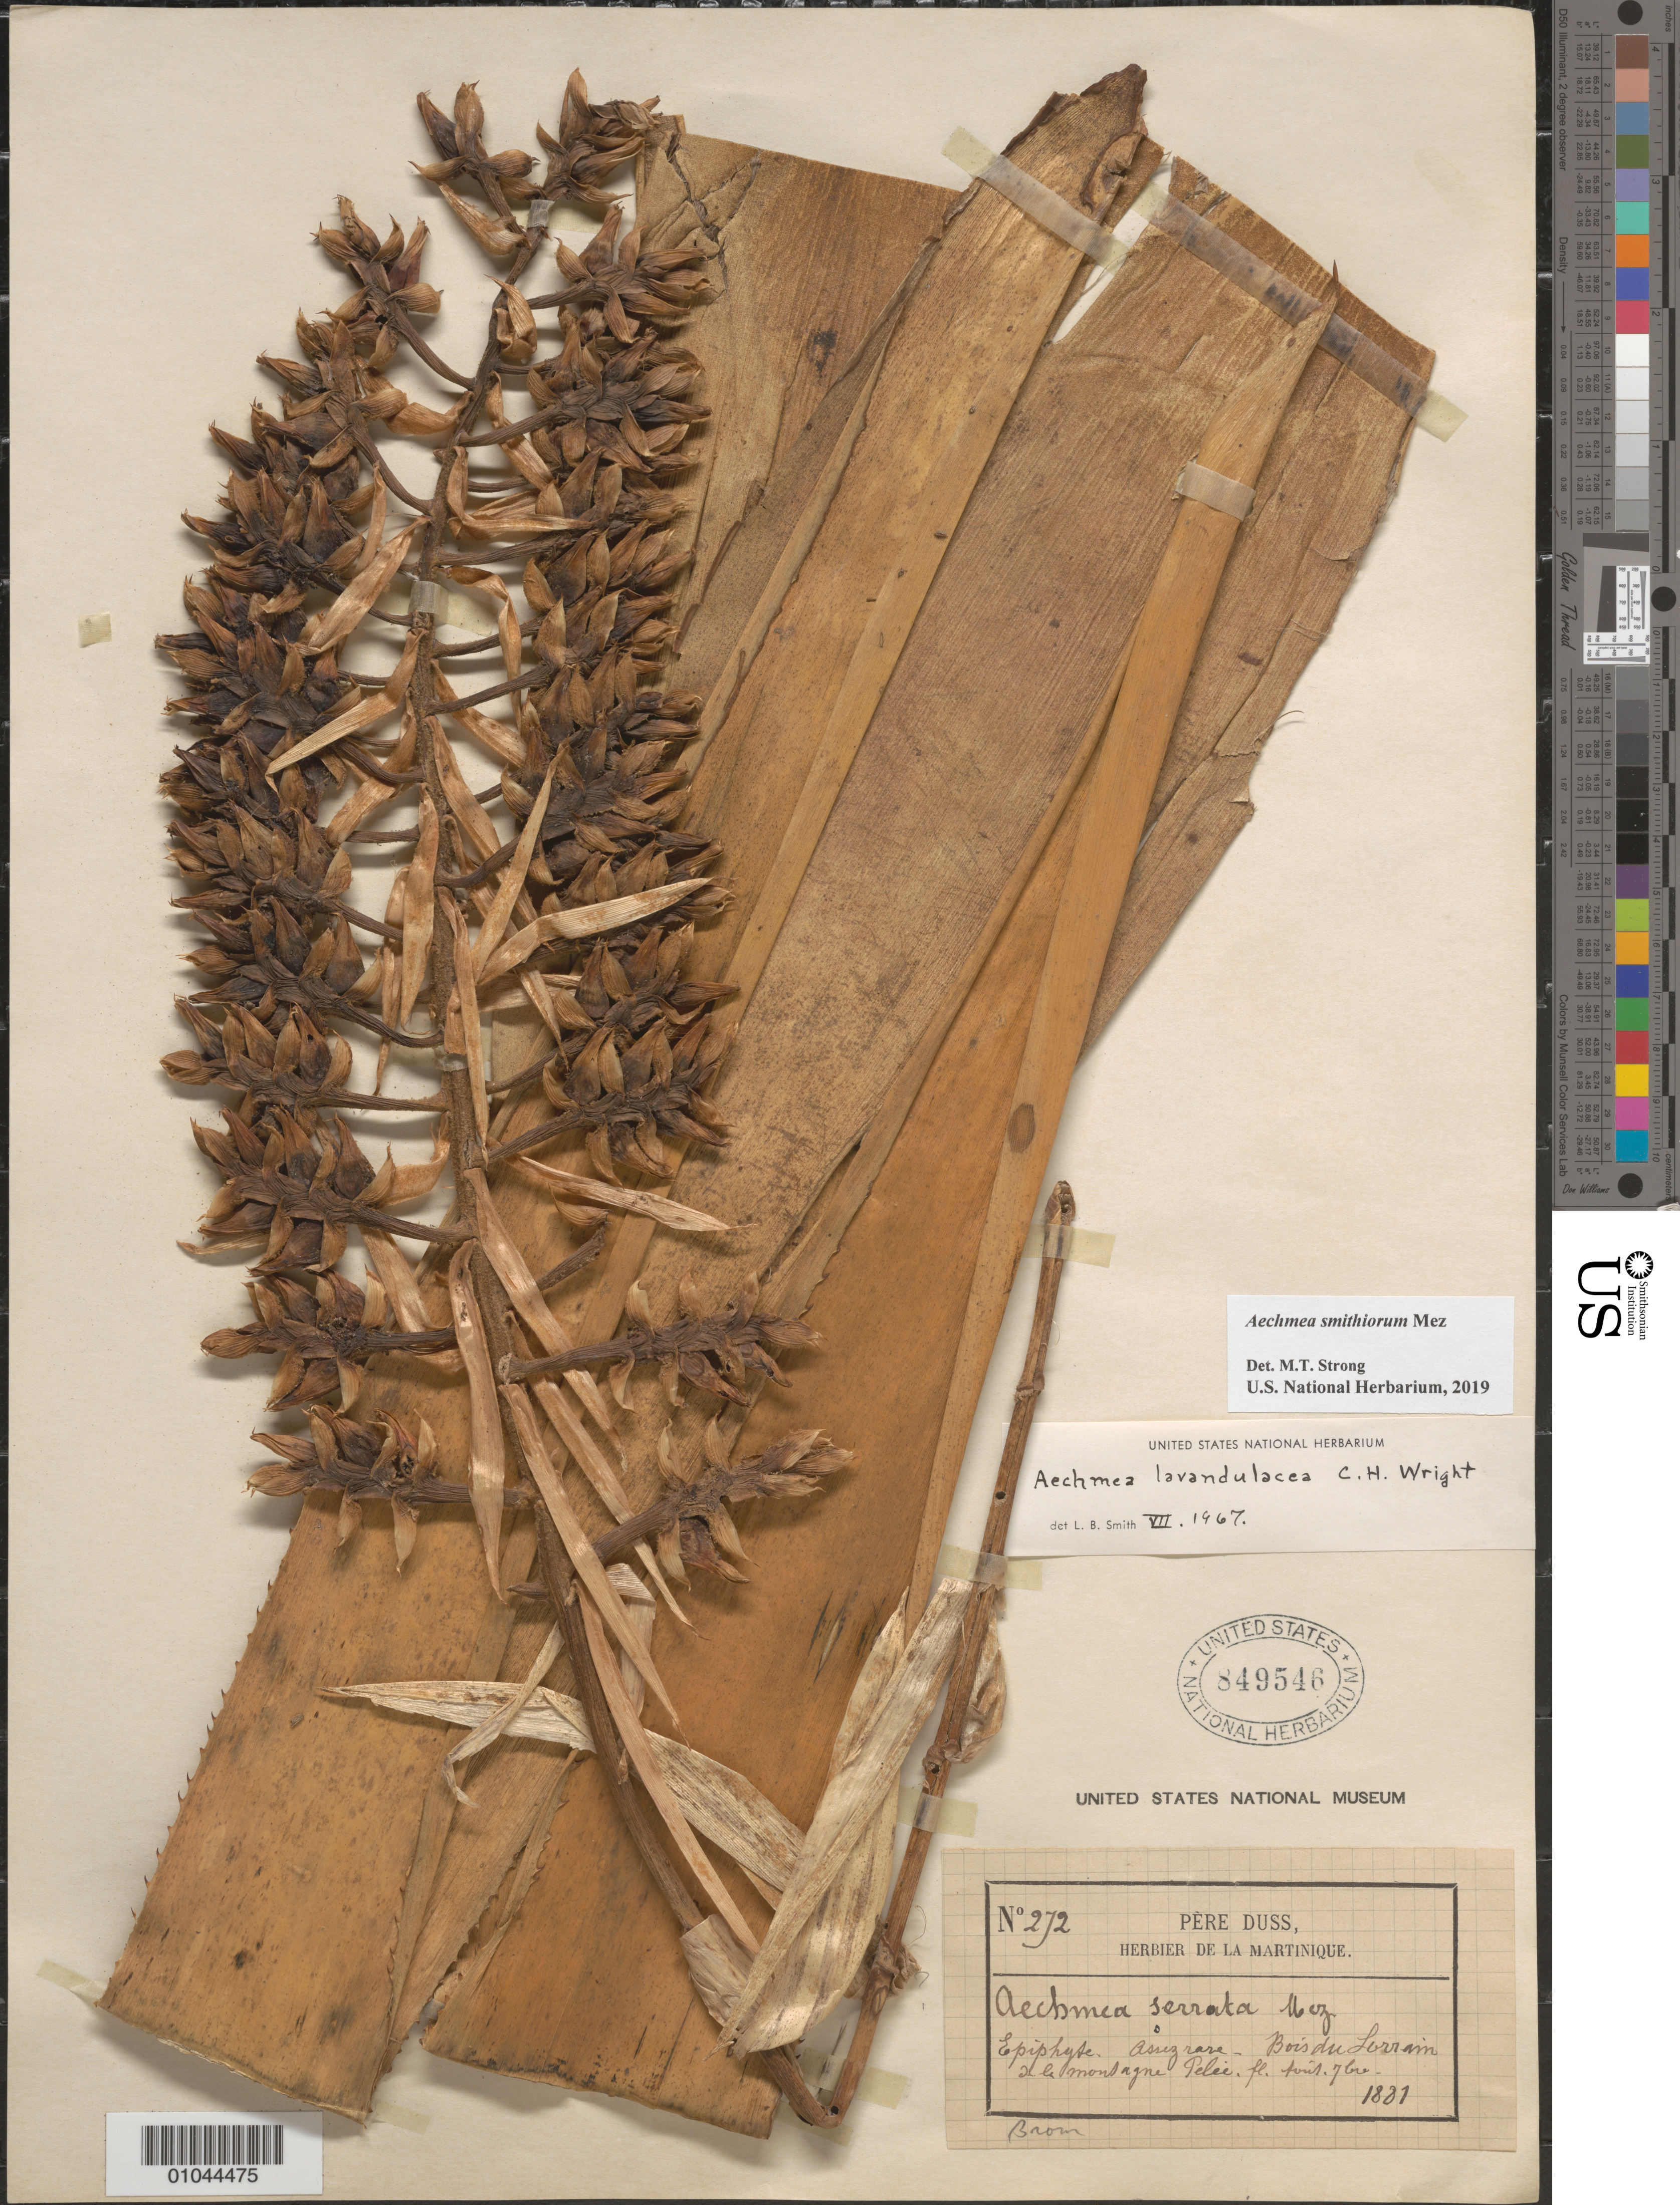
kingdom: Plantae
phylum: Tracheophyta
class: Liliopsida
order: Poales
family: Bromeliaceae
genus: Aechmea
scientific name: Aechmea smithiorum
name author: Mez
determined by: Strong, Mark T., (BOT), Smithsonian Institution - National Museum of Natural History (UNITED STATES)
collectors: Père Duss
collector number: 272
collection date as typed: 1881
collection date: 1881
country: Martinique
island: Martinique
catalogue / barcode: US 849546